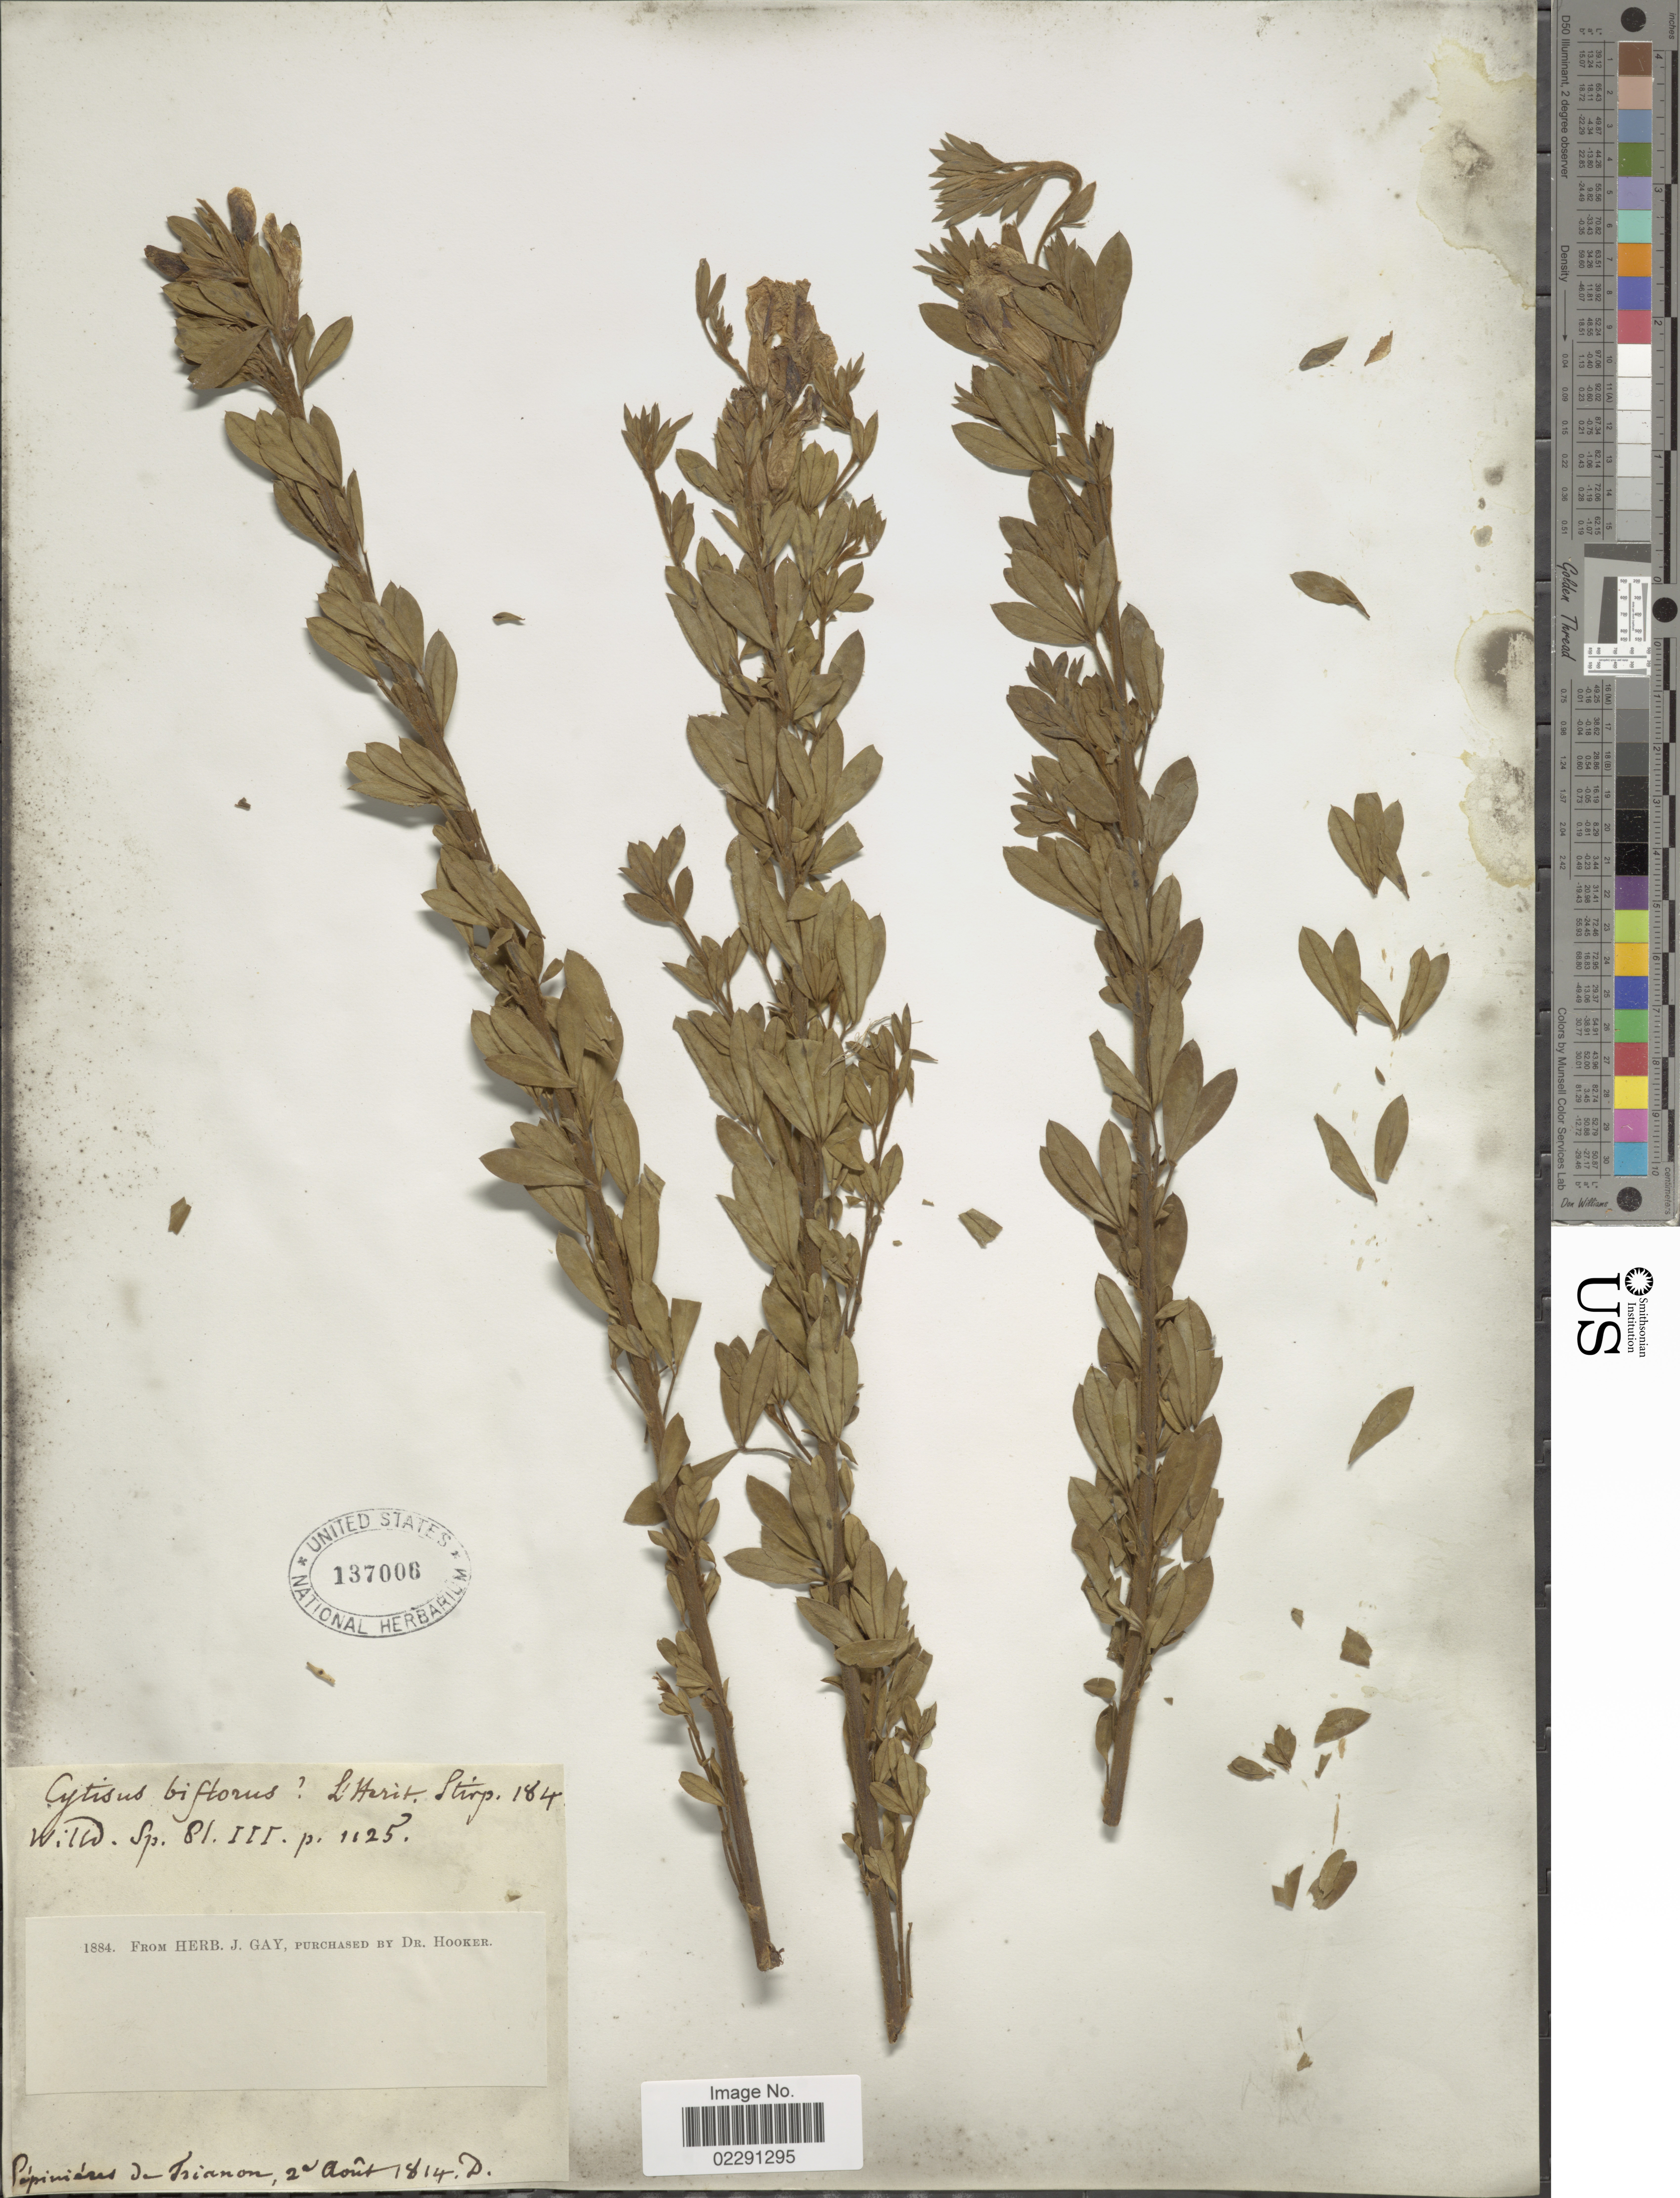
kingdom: Plantae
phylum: Tracheophyta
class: Magnoliopsida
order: Fabales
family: Fabaceae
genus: Cytisus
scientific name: Cytisus ratisbonensis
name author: Schaeff.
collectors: ex herb. J. Gay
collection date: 1814-08-02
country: France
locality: Peminiares de Trianon. [interpreted]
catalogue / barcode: US 137006